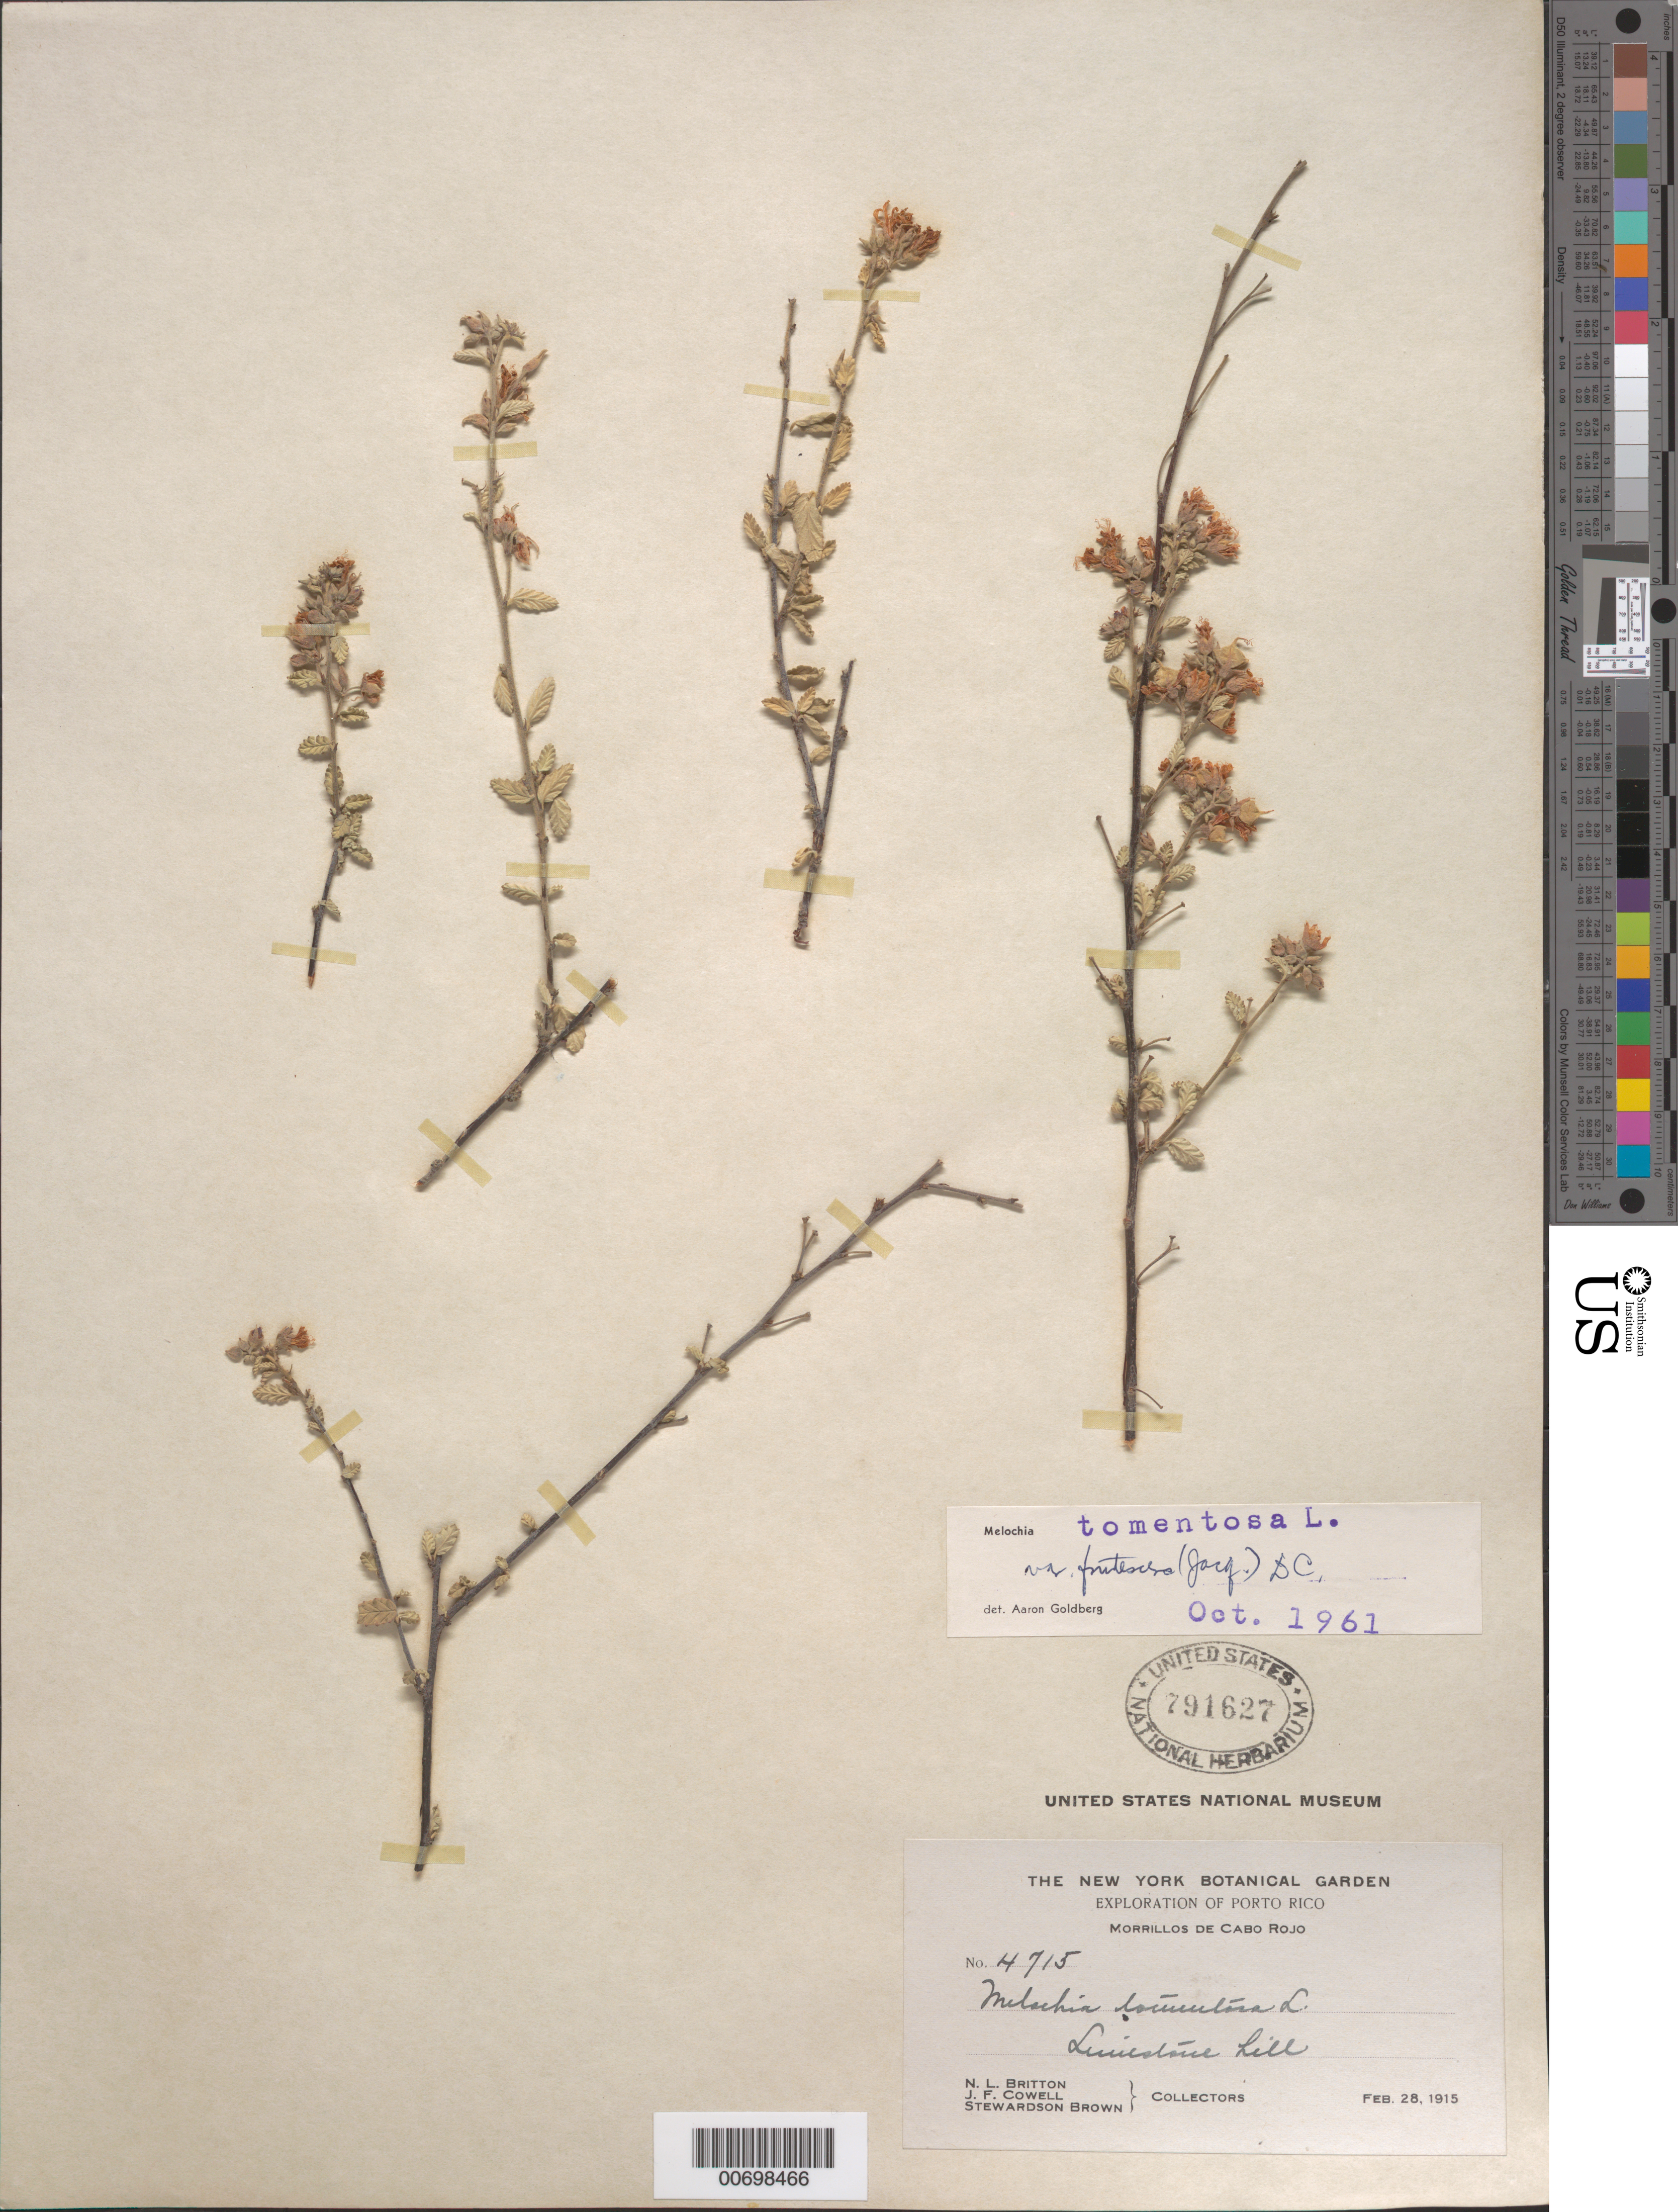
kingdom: Plantae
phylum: Tracheophyta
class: Magnoliopsida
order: Malvales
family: Malvaceae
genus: Melochia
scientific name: Melochia tomentosa var. frutescens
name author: DC.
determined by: Goldberg, Aaron, (US), NMNH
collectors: N. Britton, J. F. Cowell & S. Brown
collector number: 4715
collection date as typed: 28 Feb 1915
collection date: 1915-02-28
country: Puerto Rico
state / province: Cabo Rojo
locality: Morrillos de Cabo Rojo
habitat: Limestone hill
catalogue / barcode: US 791627